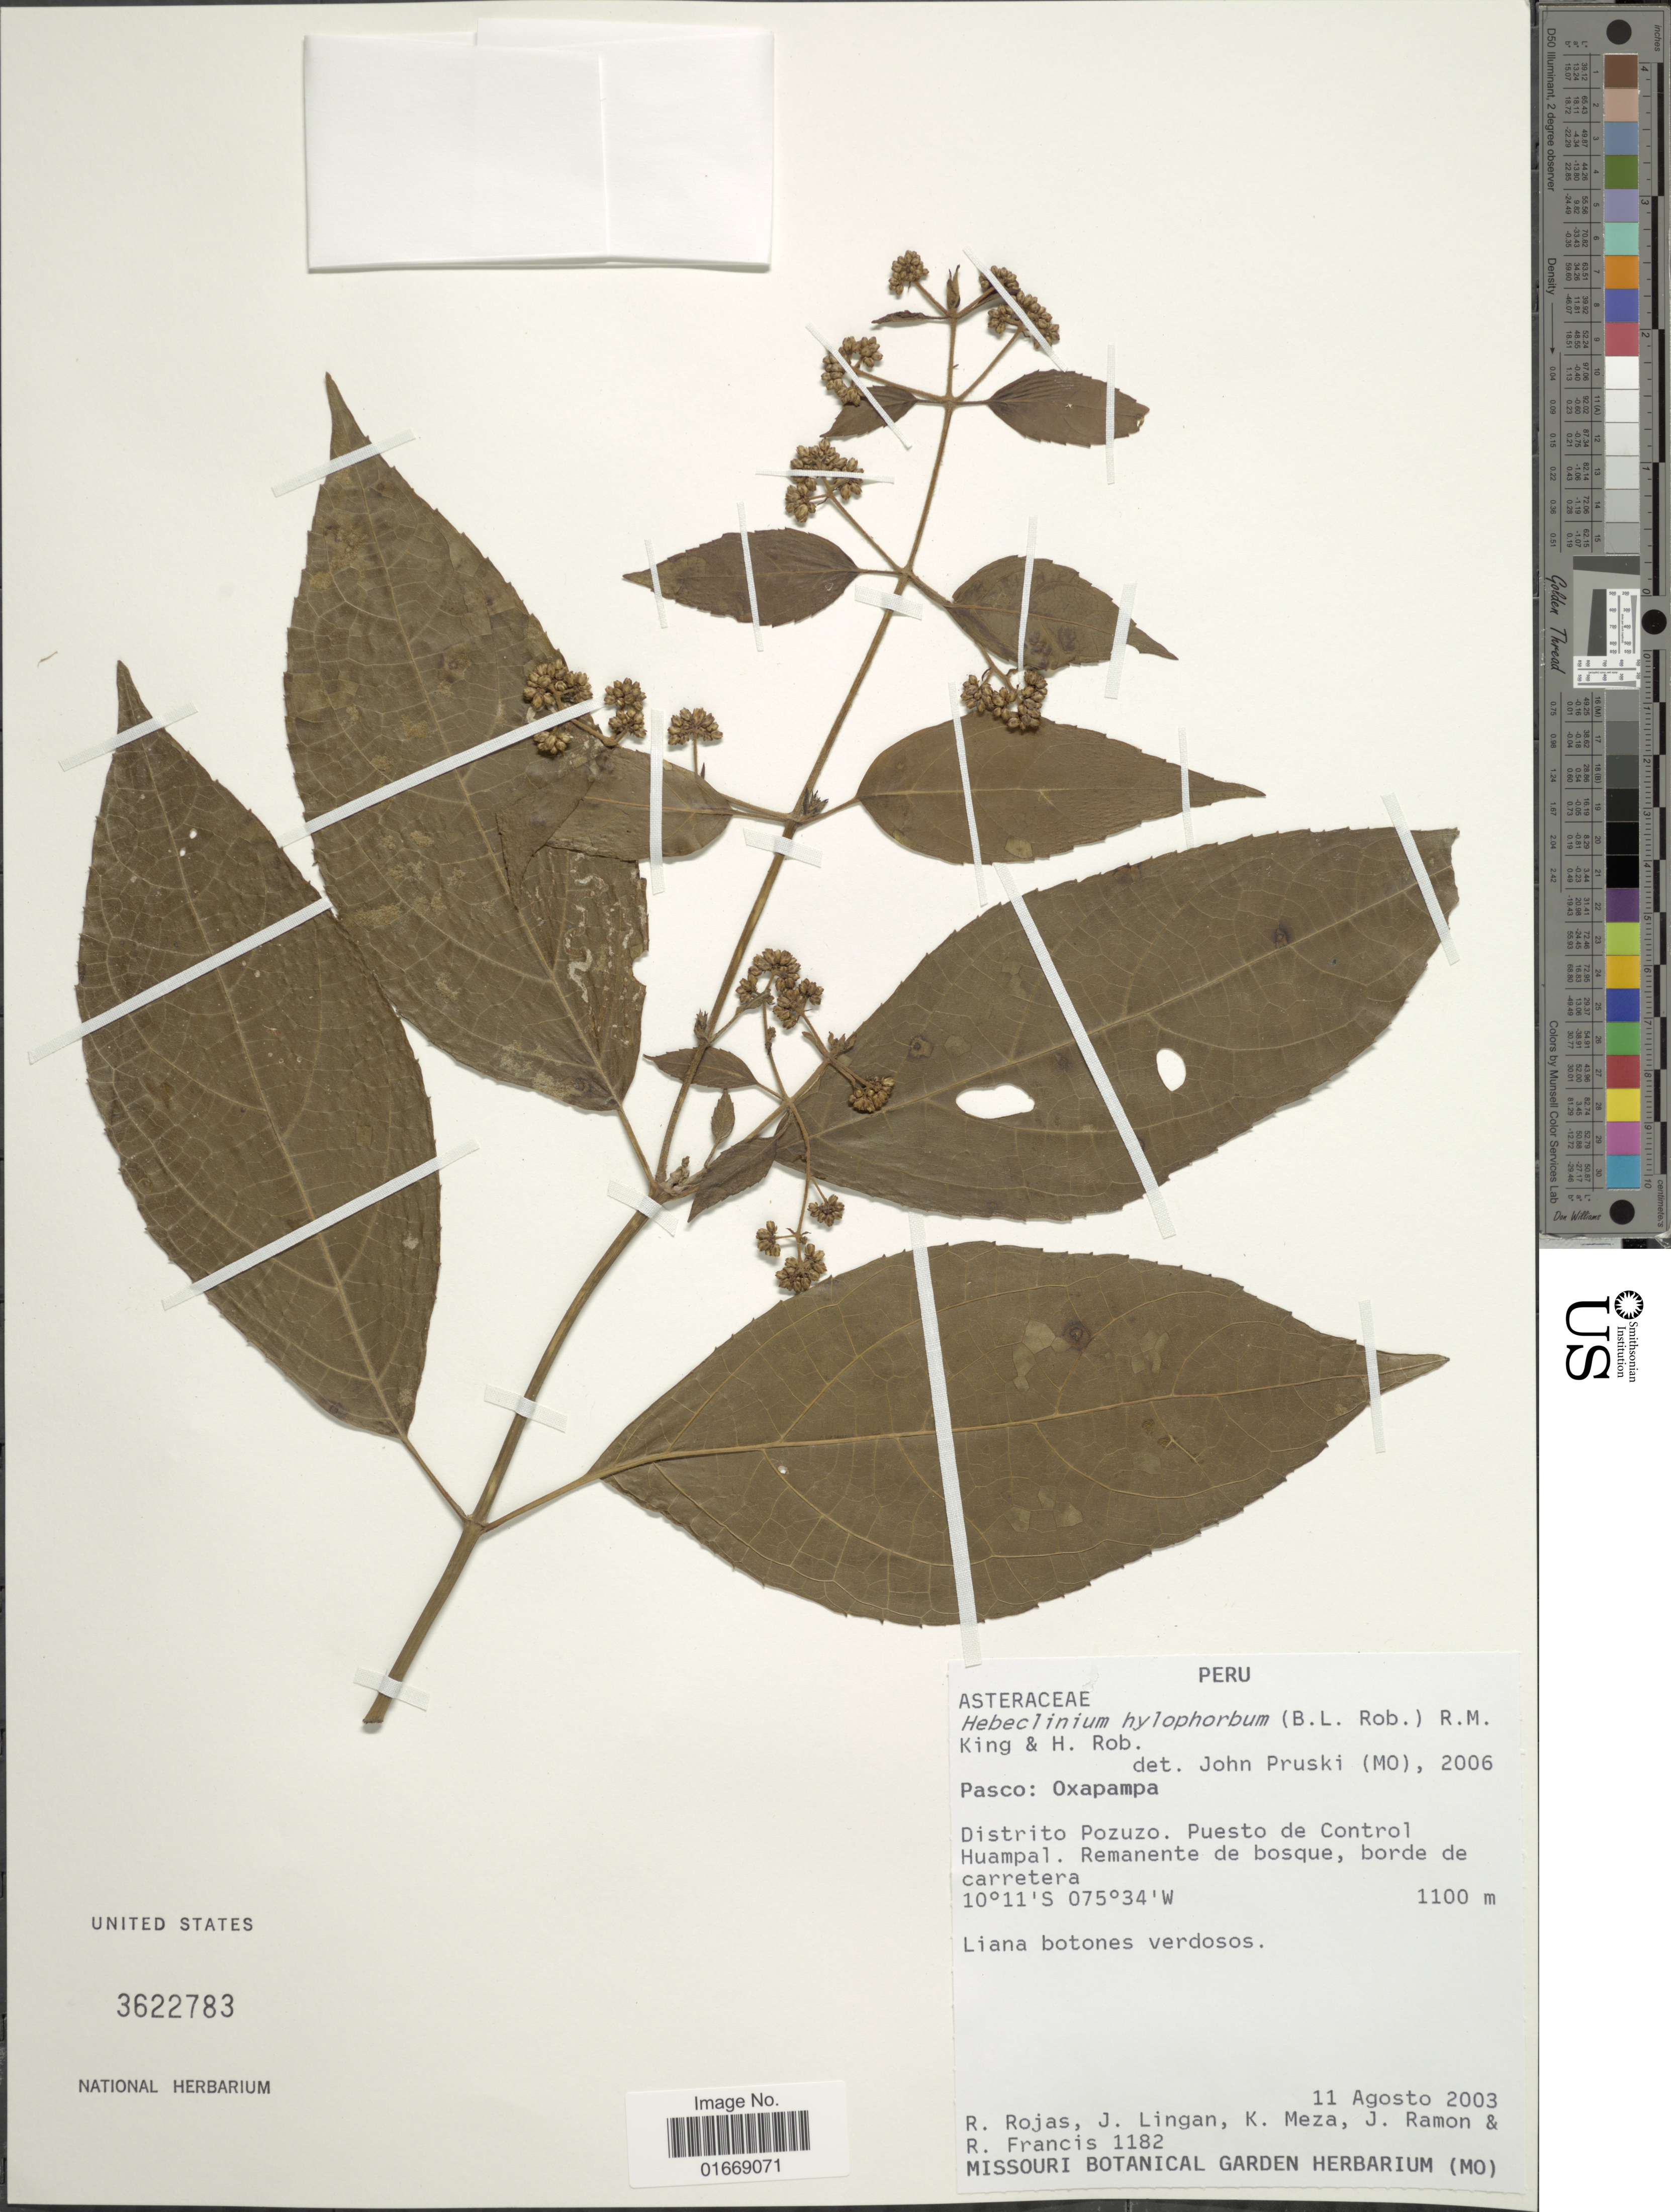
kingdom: Plantae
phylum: Tracheophyta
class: Magnoliopsida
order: Asterales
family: Asteraceae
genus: Hebeclinium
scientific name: Hebeclinium hylophorbum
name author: (B.L. Rob.) R.M. King & H. Rob.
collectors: R. Rojas, J. Lingan, K. Meza, J. Ramon & R. Francis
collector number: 1182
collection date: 2003-08-11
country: Peru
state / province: Pasco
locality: Oxapampa, Distrito Pozuzo, Puesto de Control Huampal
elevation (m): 1100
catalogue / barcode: US 3622783